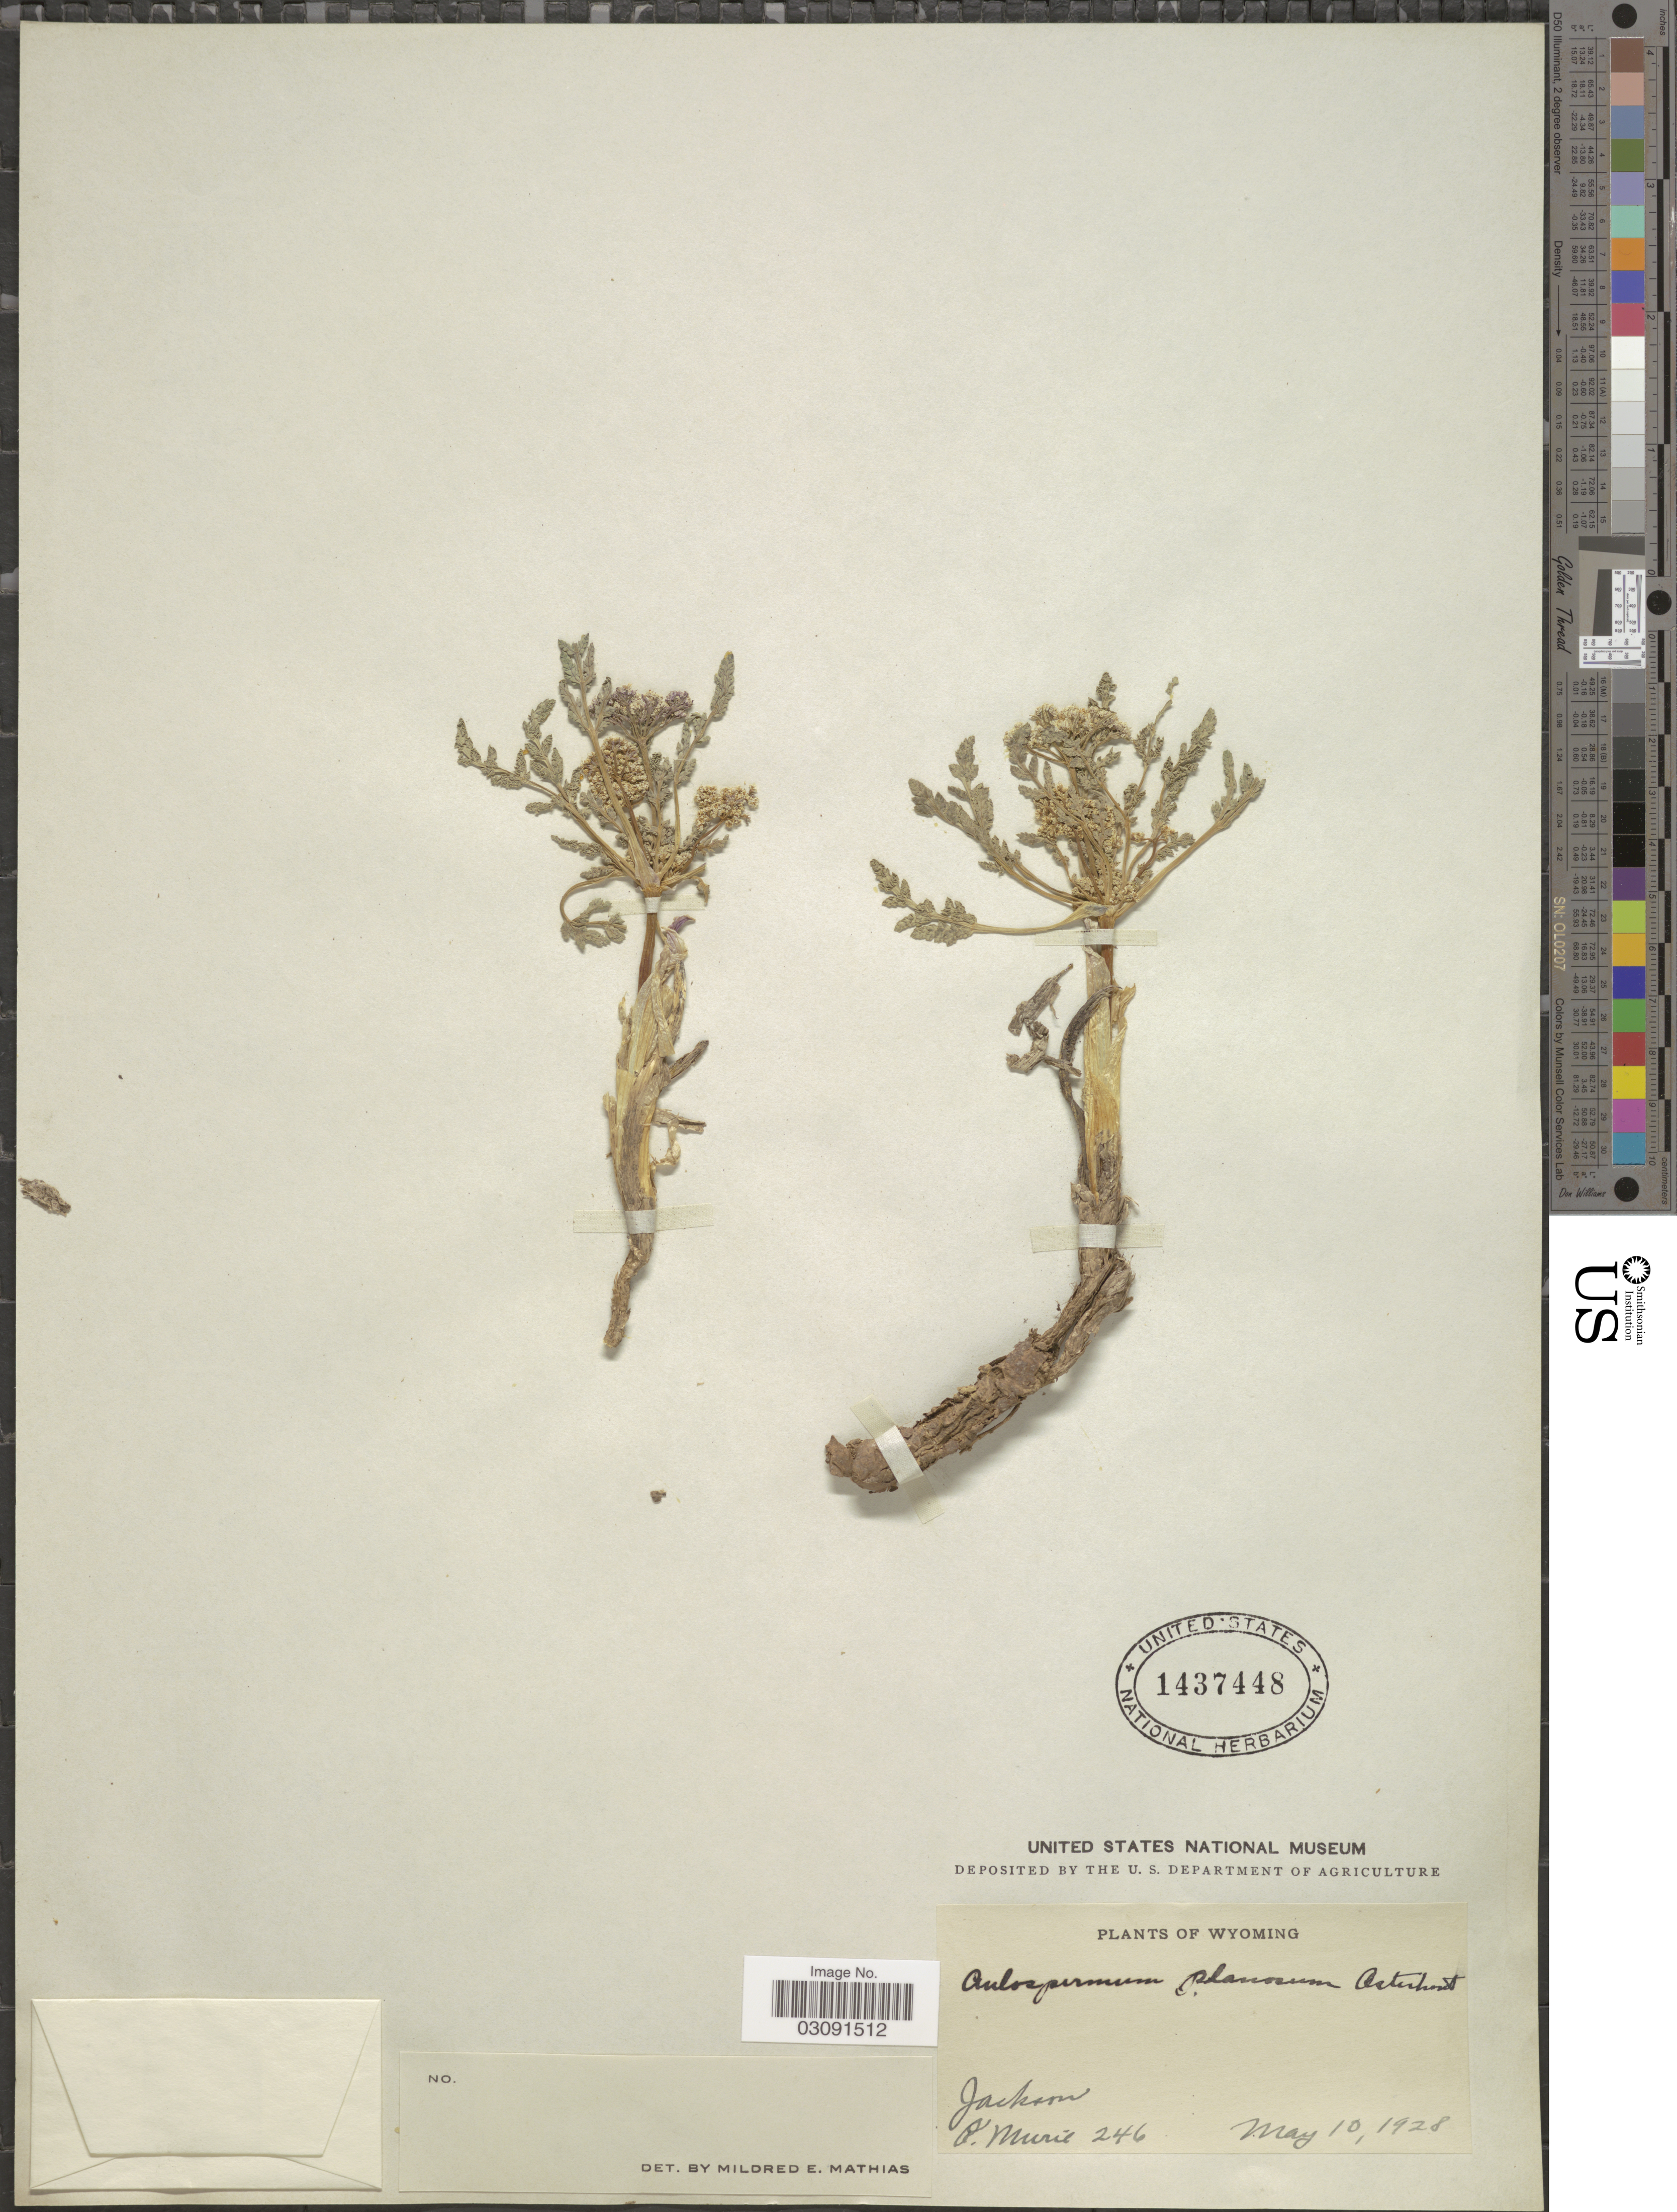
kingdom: Plantae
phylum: Tracheophyta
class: Magnoliopsida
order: Apiales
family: Apiaceae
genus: Cymopterus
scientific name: Cymopterus planosus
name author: (Osterh.) Mathias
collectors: O. Murie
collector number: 246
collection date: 1928-05-10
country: United States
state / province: Wyoming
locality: Jackson.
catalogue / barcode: US 1437448